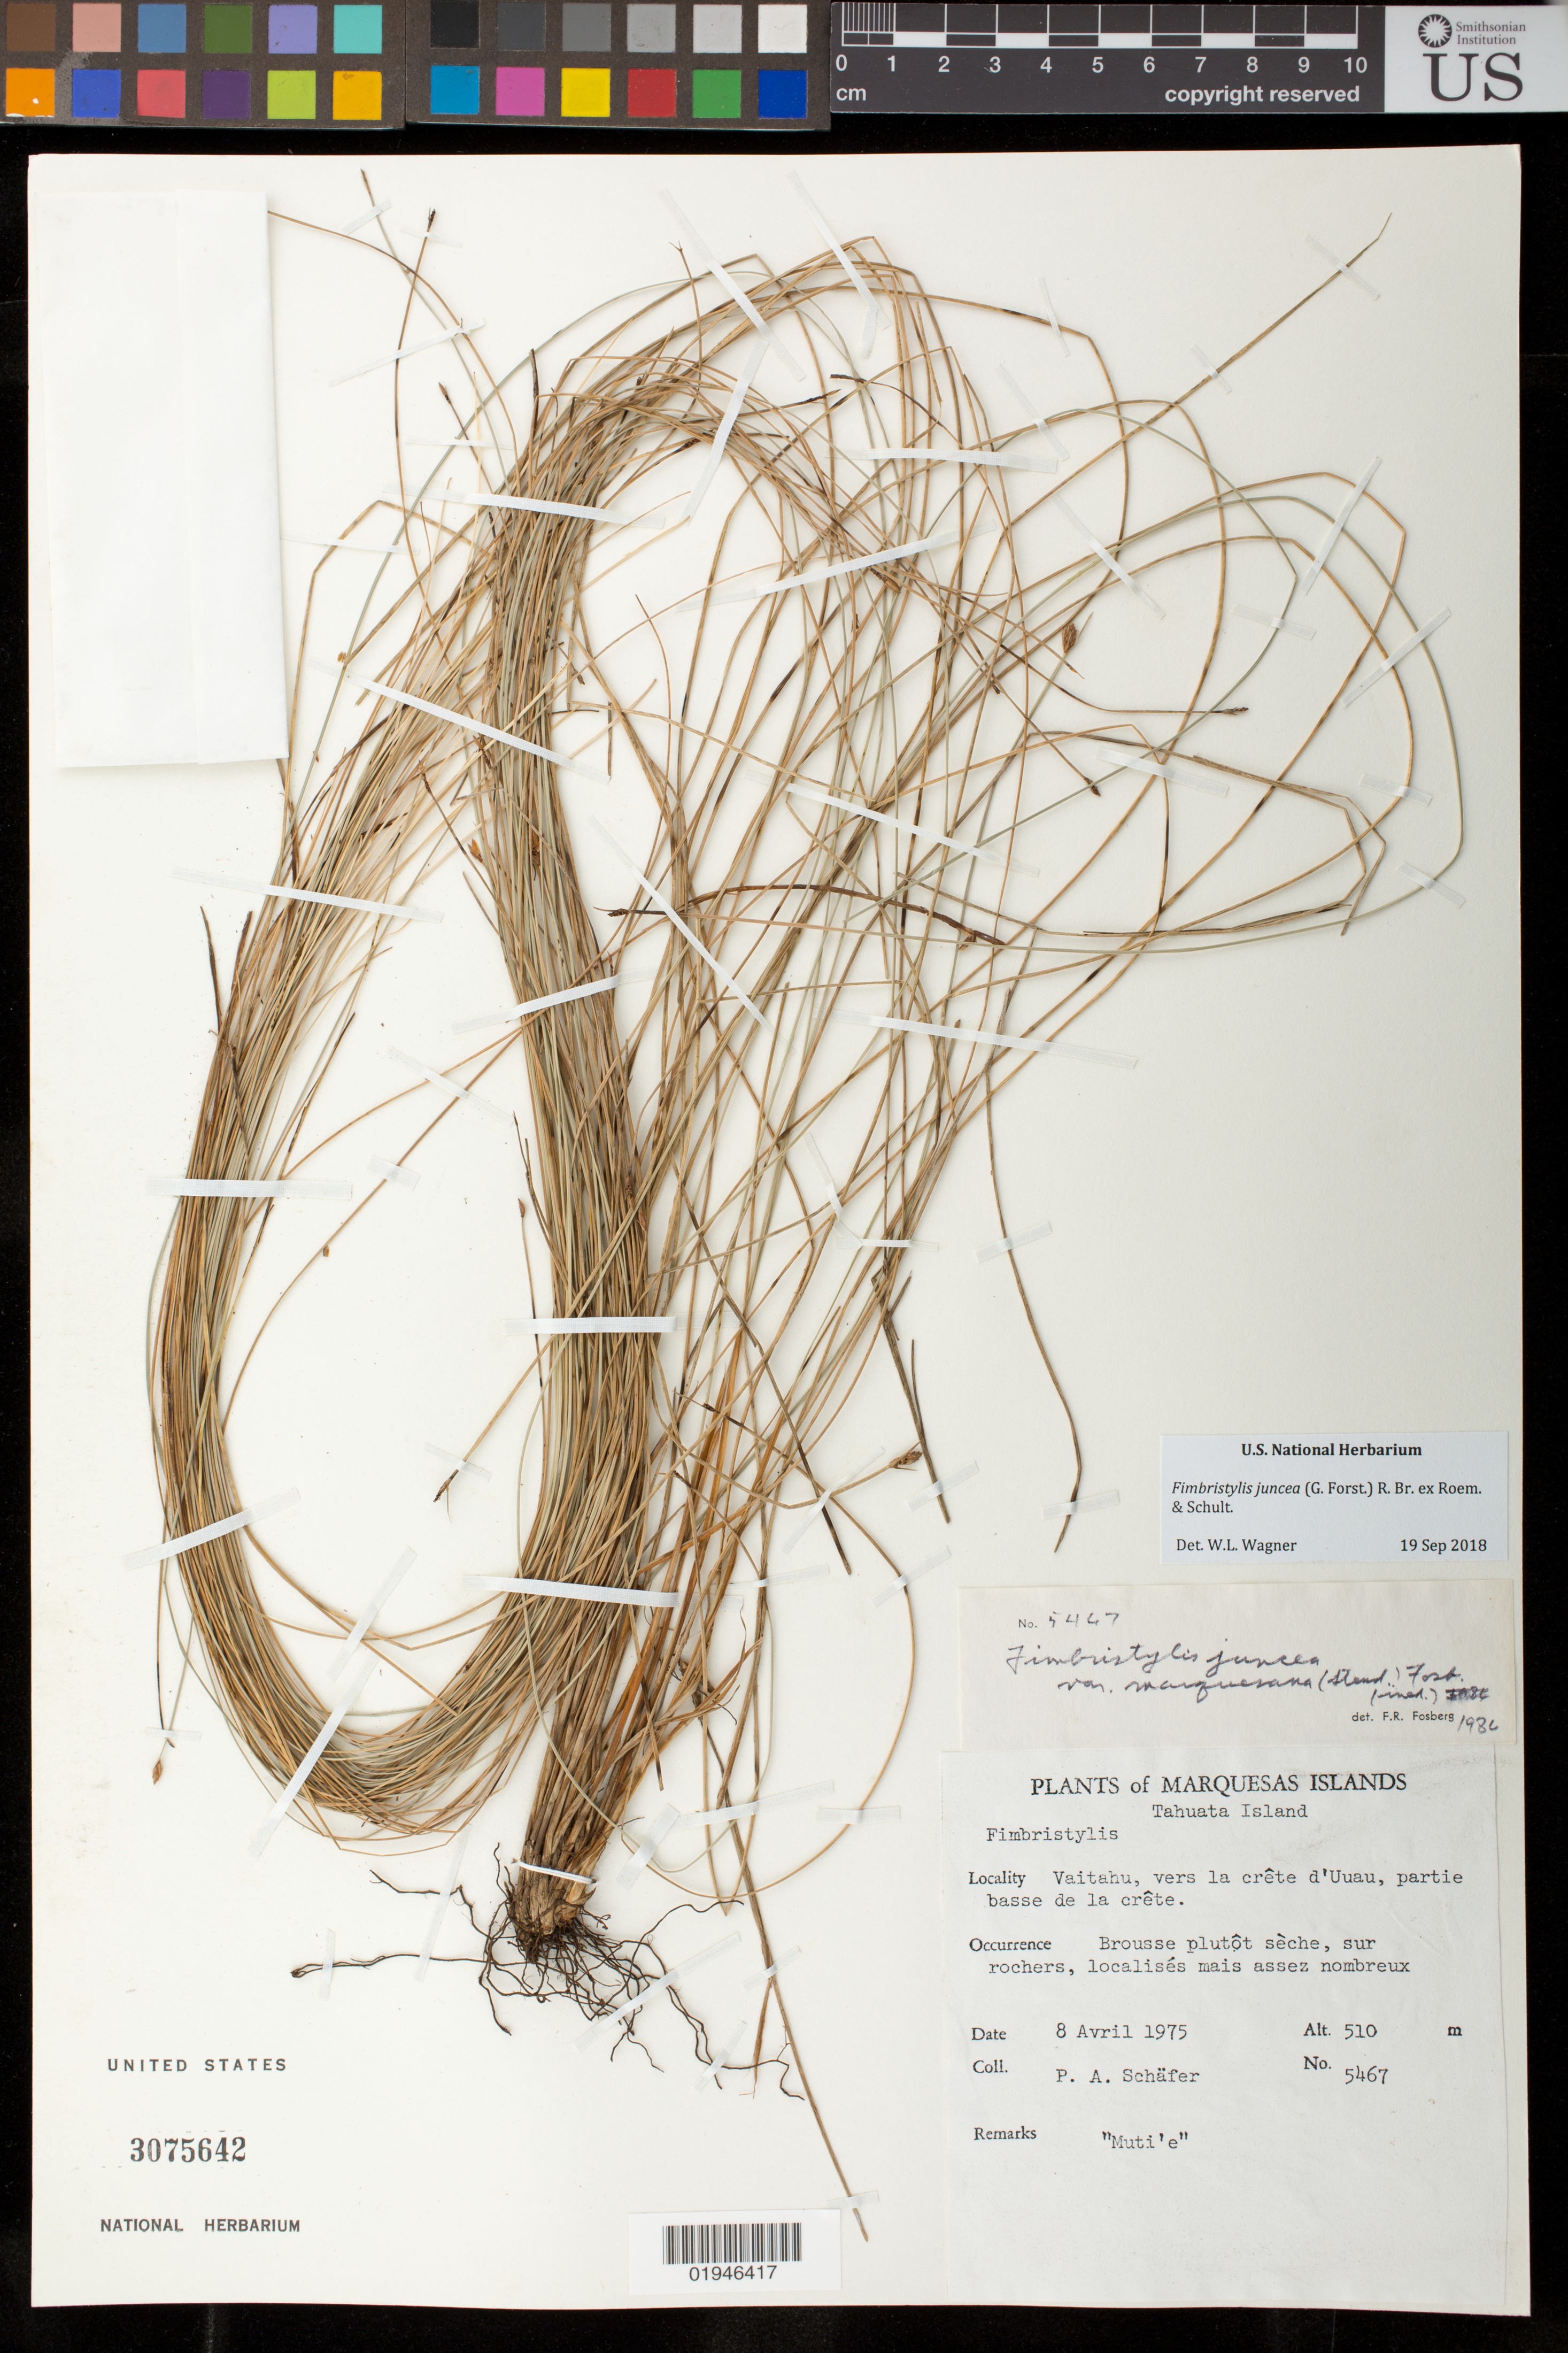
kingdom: Plantae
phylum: Tracheophyta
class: Liliopsida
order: Poales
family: Cyperaceae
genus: Fimbristylis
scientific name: Fimbristylis juncea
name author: (G. Forst.) Br. ex Roem. & Schult.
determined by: Wagner, W. L., (BOT), Smithsonian Institution - National Museum of Natural History (UNITED STATES)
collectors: P. A. Schäfer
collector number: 5467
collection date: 1975-04-08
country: French Polynesia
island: Tahuata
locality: Vaitahu, near the crête of Uuau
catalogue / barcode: US 3075642